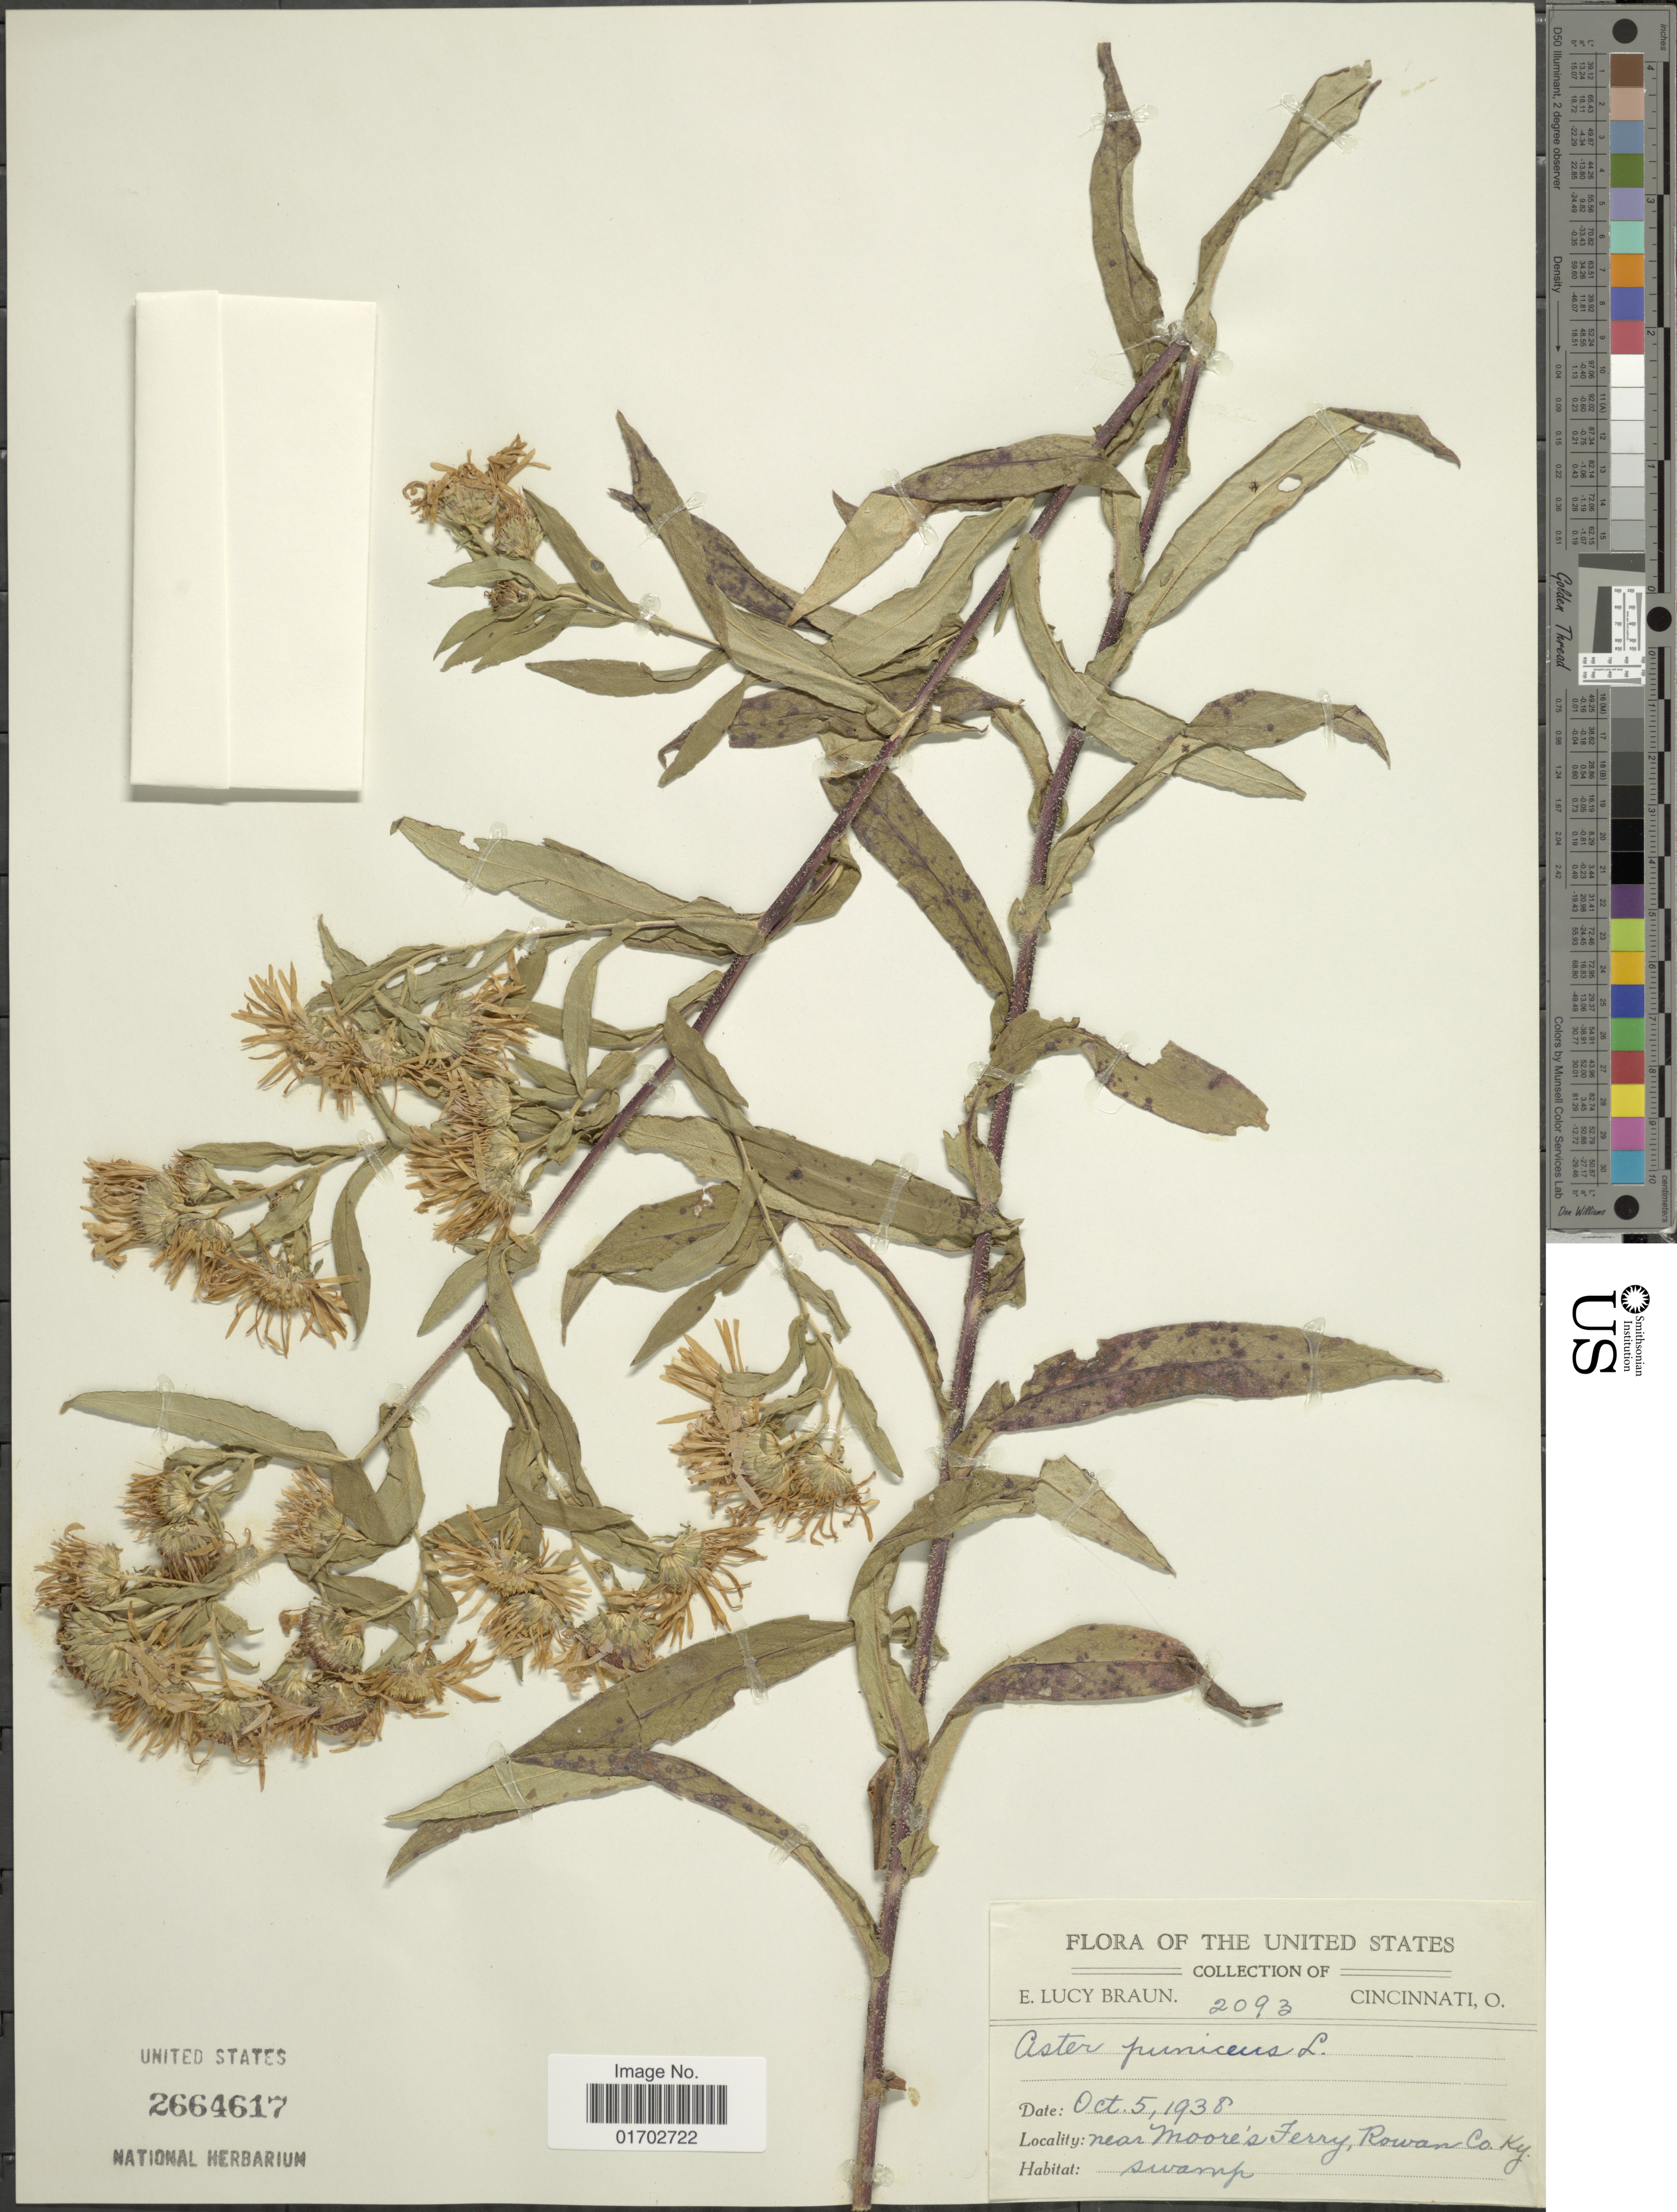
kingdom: Plantae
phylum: Tracheophyta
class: Magnoliopsida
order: Asterales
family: Asteraceae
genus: Symphyotrichum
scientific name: Symphyotrichum puniceum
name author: (L.) Á. Löve & D. Löve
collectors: E. L. Braun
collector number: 2093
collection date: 1938-10-05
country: United States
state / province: Kentucky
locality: Near Moore's Ferry, Rowan Co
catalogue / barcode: US 2664617